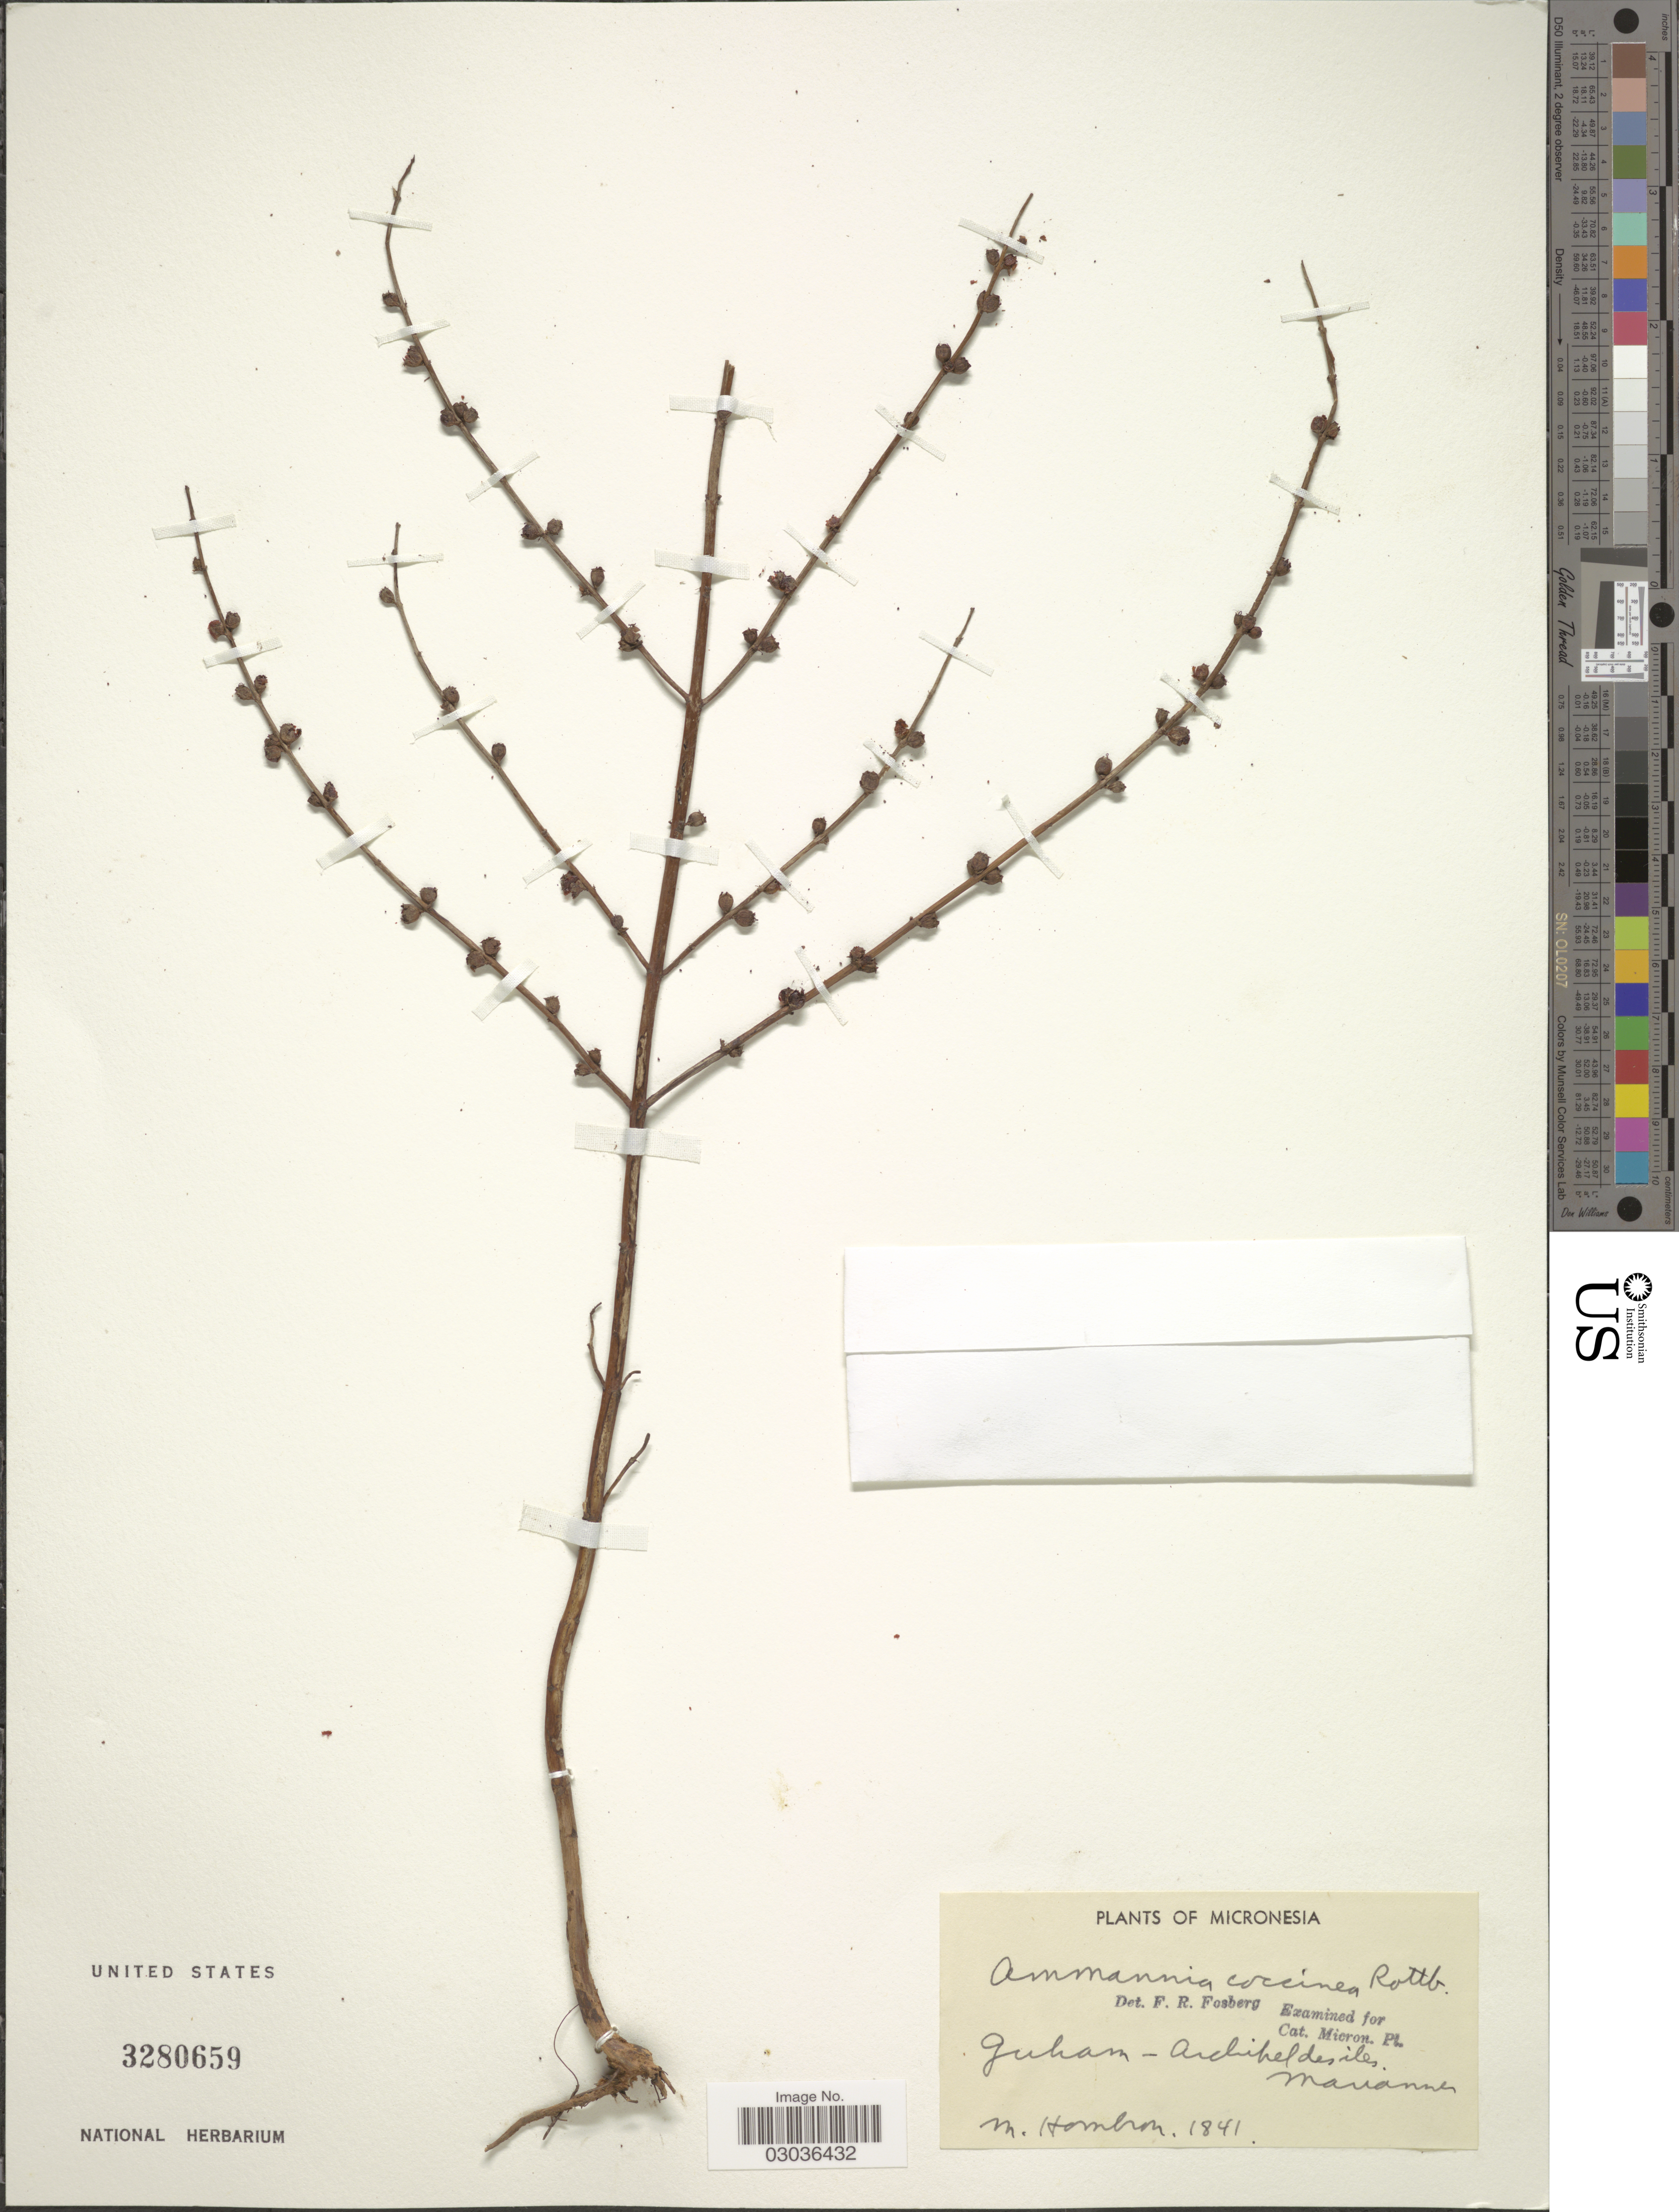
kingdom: Plantae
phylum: Tracheophyta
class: Magnoliopsida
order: Myrtales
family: Lythraceae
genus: Ammannia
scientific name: Ammannia coccinea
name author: Rottb.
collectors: M. Hombron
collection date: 1841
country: Guam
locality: Guham - Archipel des iles. Mariannes. Micronesia.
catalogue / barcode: US 3280659